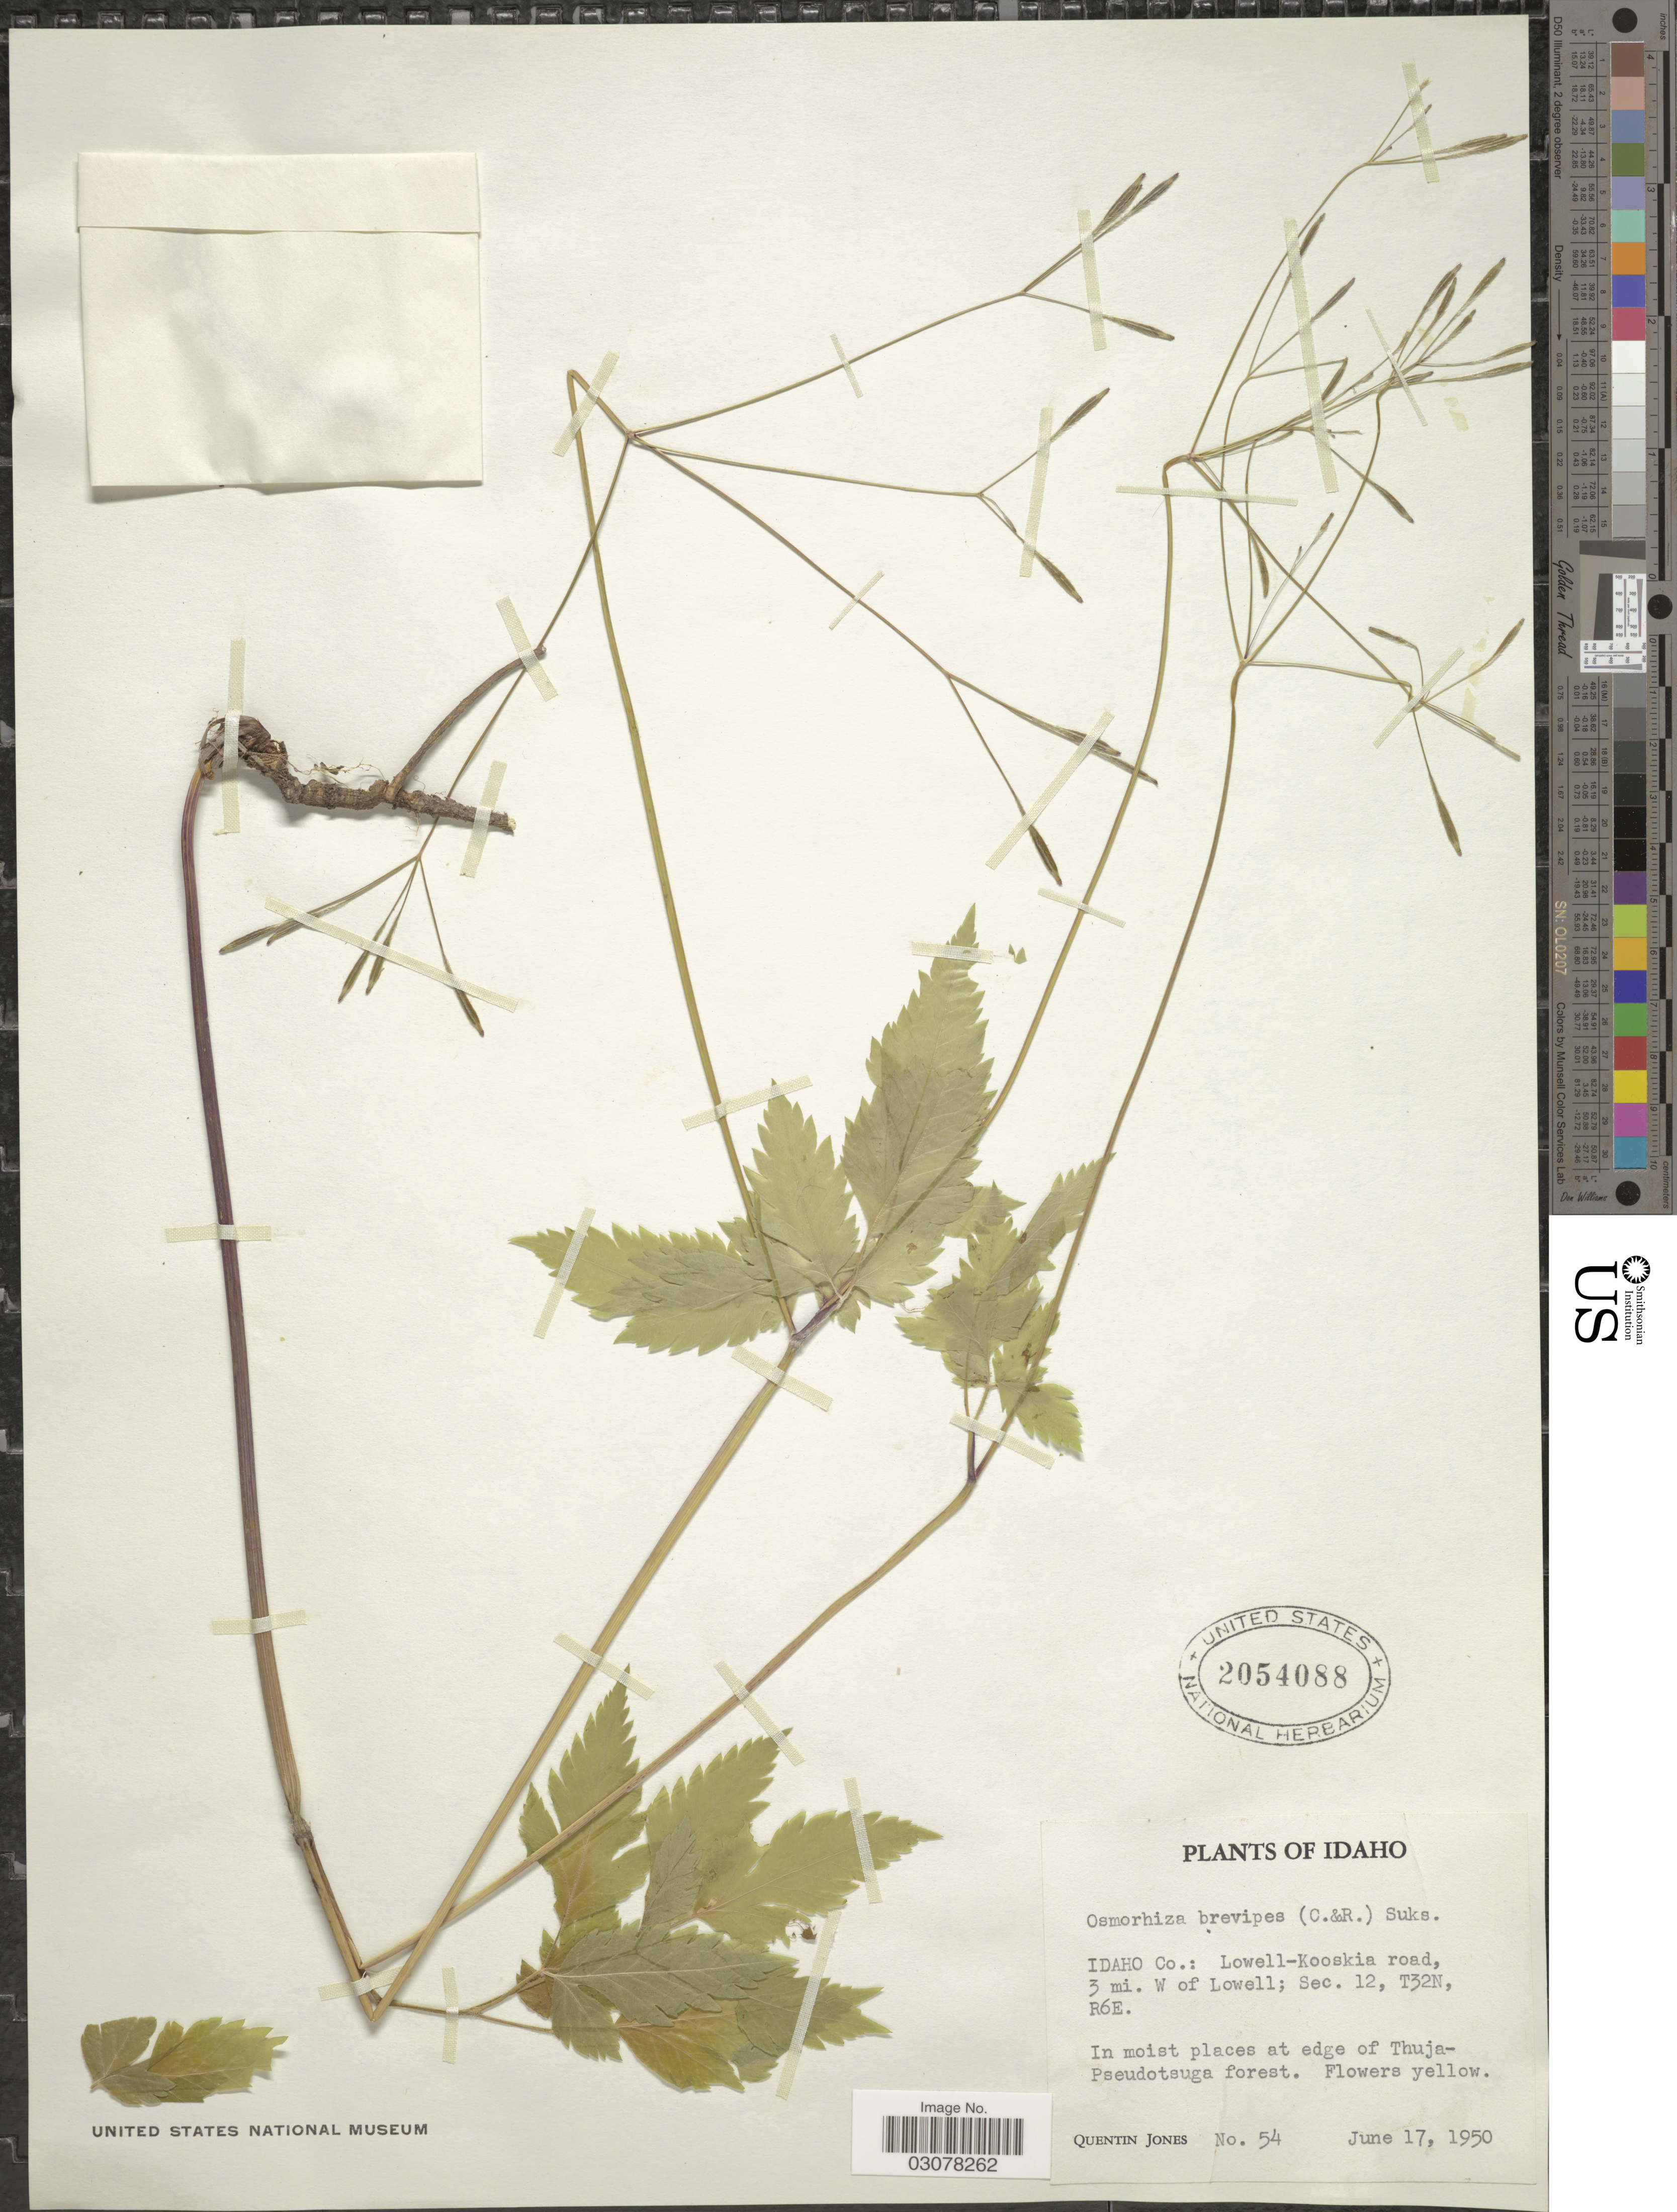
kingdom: Plantae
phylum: Tracheophyta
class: Magnoliopsida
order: Apiales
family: Apiaceae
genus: Osmorhiza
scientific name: Osmorhiza brevipes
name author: (J.M. Coult. & Rose) Suksd.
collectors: Q. Jones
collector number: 54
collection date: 1950-06-17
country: United States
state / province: Idaho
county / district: Idaho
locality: Lowell-Kooskia road, 3 mi. W of Lowell; Sec. 12, T32N, R6E.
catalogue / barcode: US 2054088